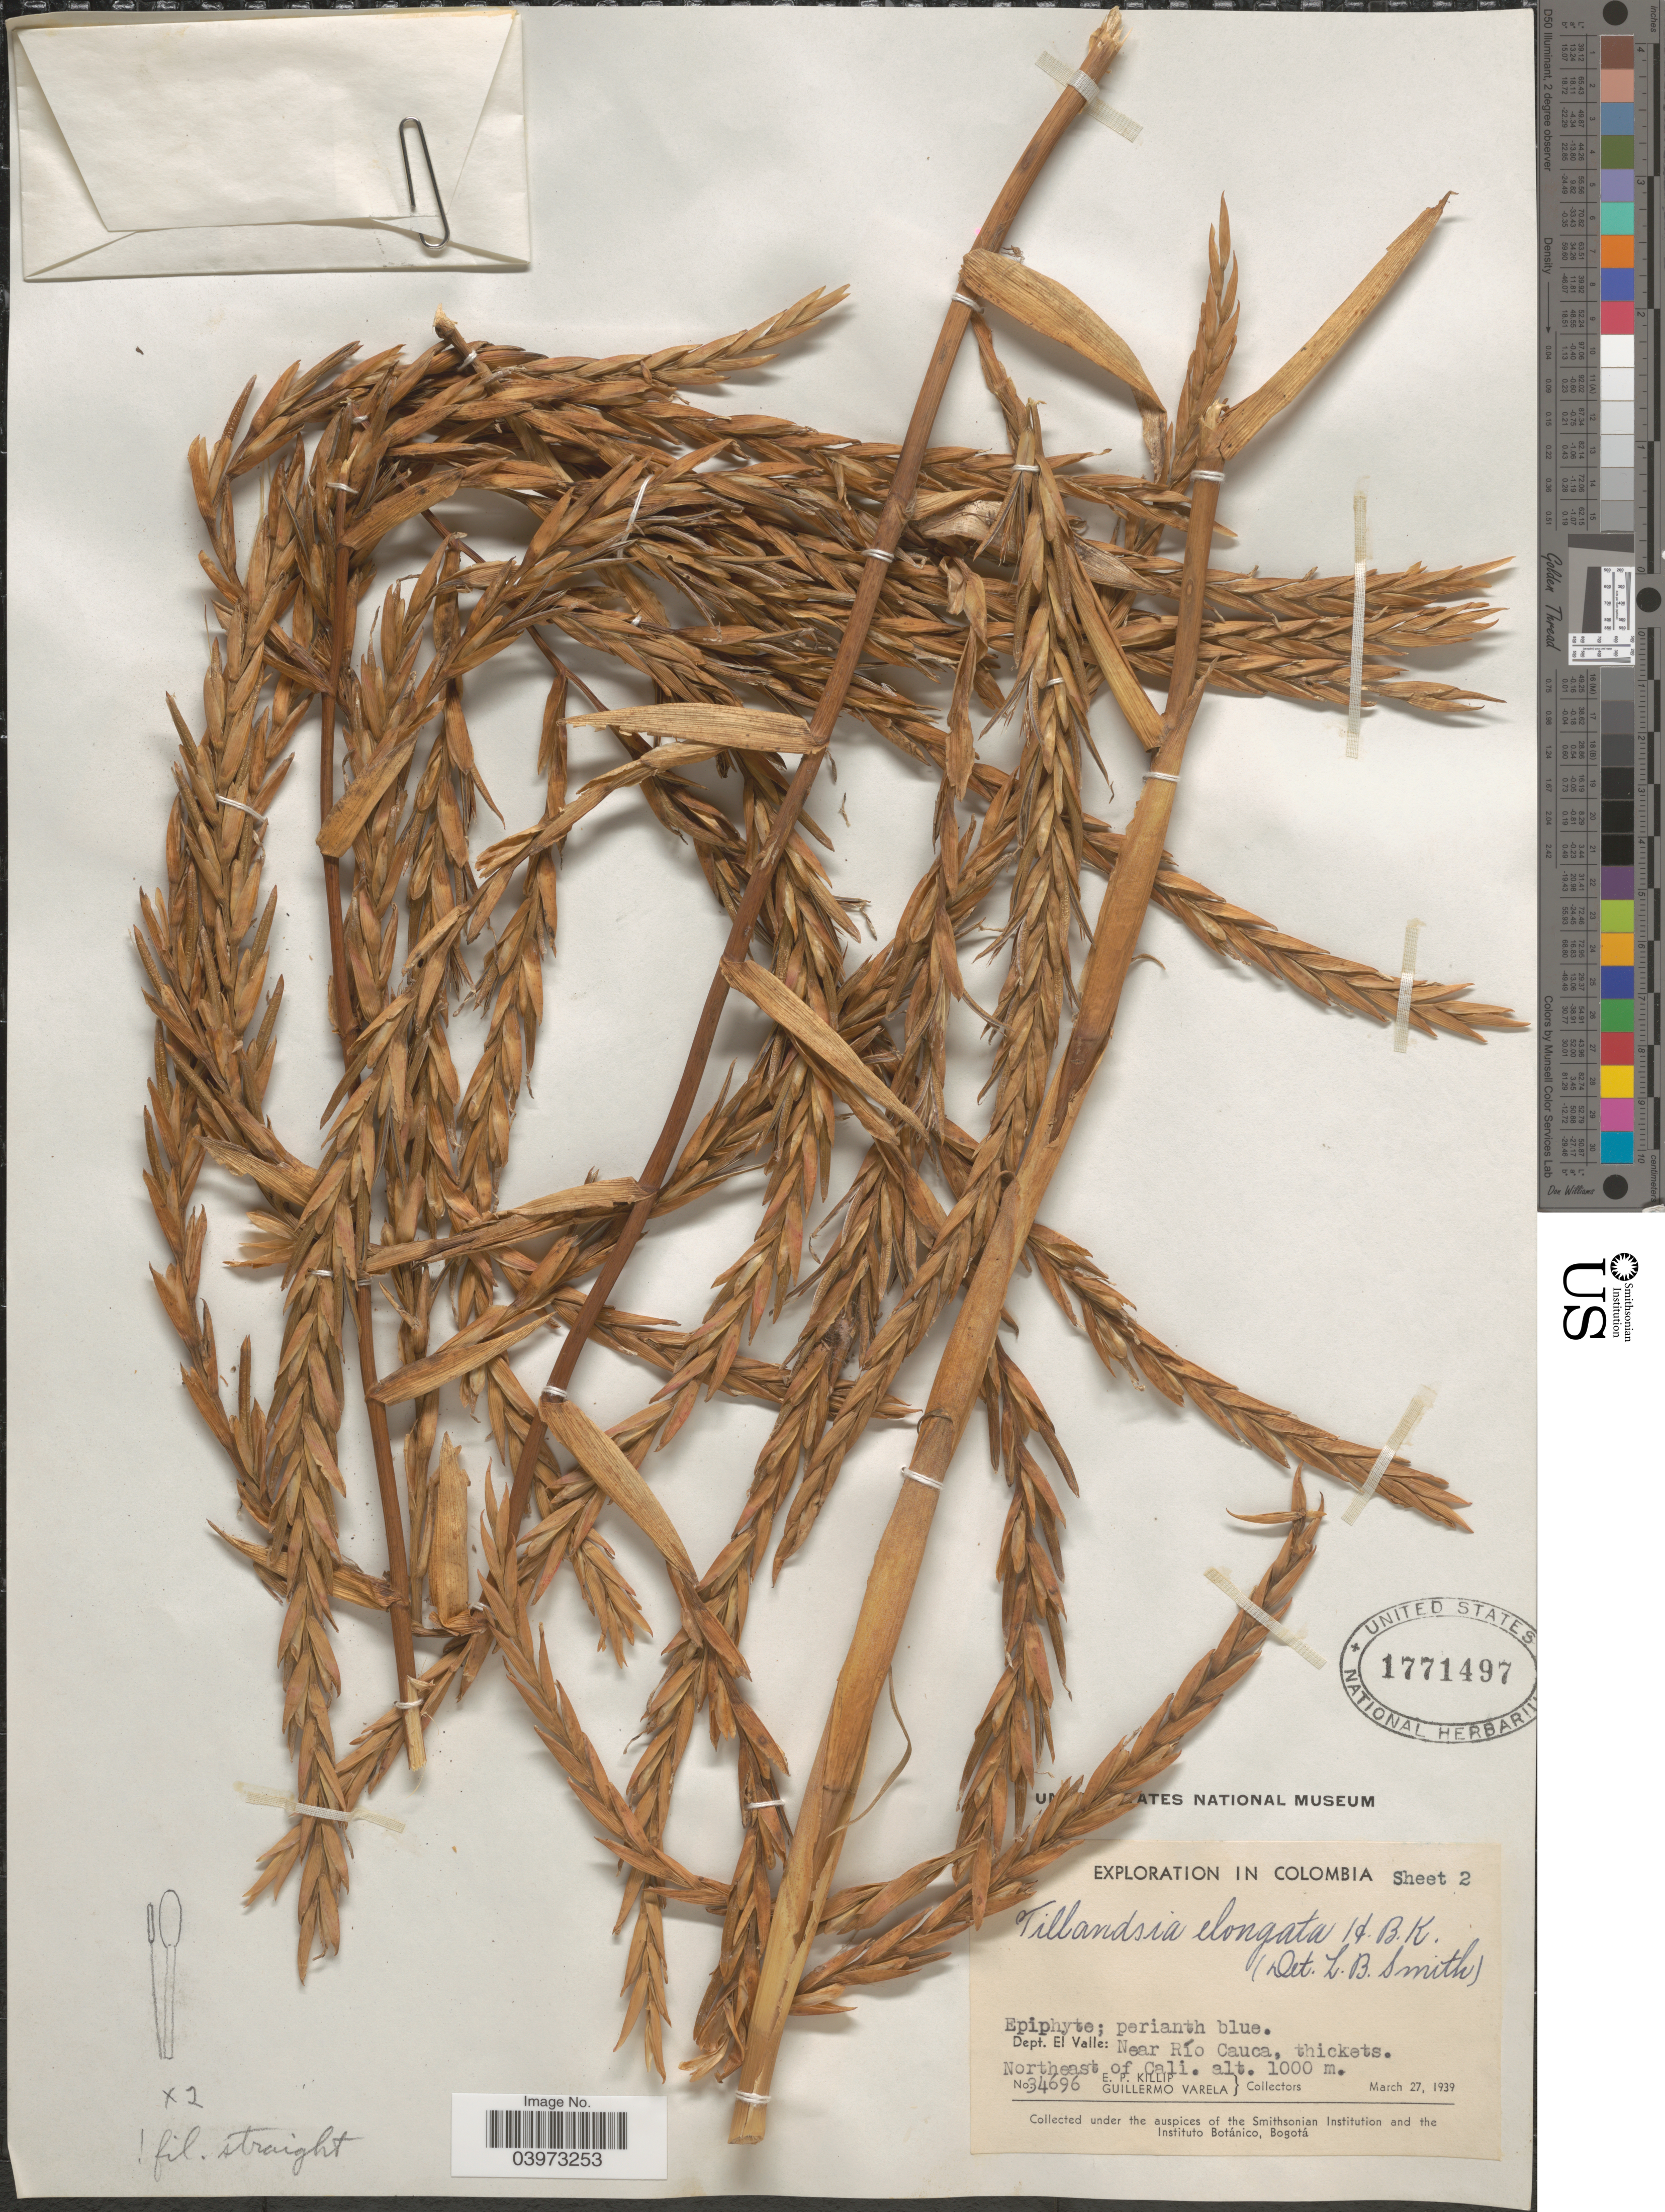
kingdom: Plantae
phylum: Tracheophyta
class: Liliopsida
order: Poales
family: Bromeliaceae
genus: Tillandsia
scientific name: Tillandsia elongata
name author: Kunth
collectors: E. P. Killip & G. Varela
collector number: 34696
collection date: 1939-03-27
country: Colombia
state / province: Valle del Cauca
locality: Exploration in Colombia. Dept. El Valle: Near Río Cauca. Northeast of Cali.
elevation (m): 1000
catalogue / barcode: US 1771497